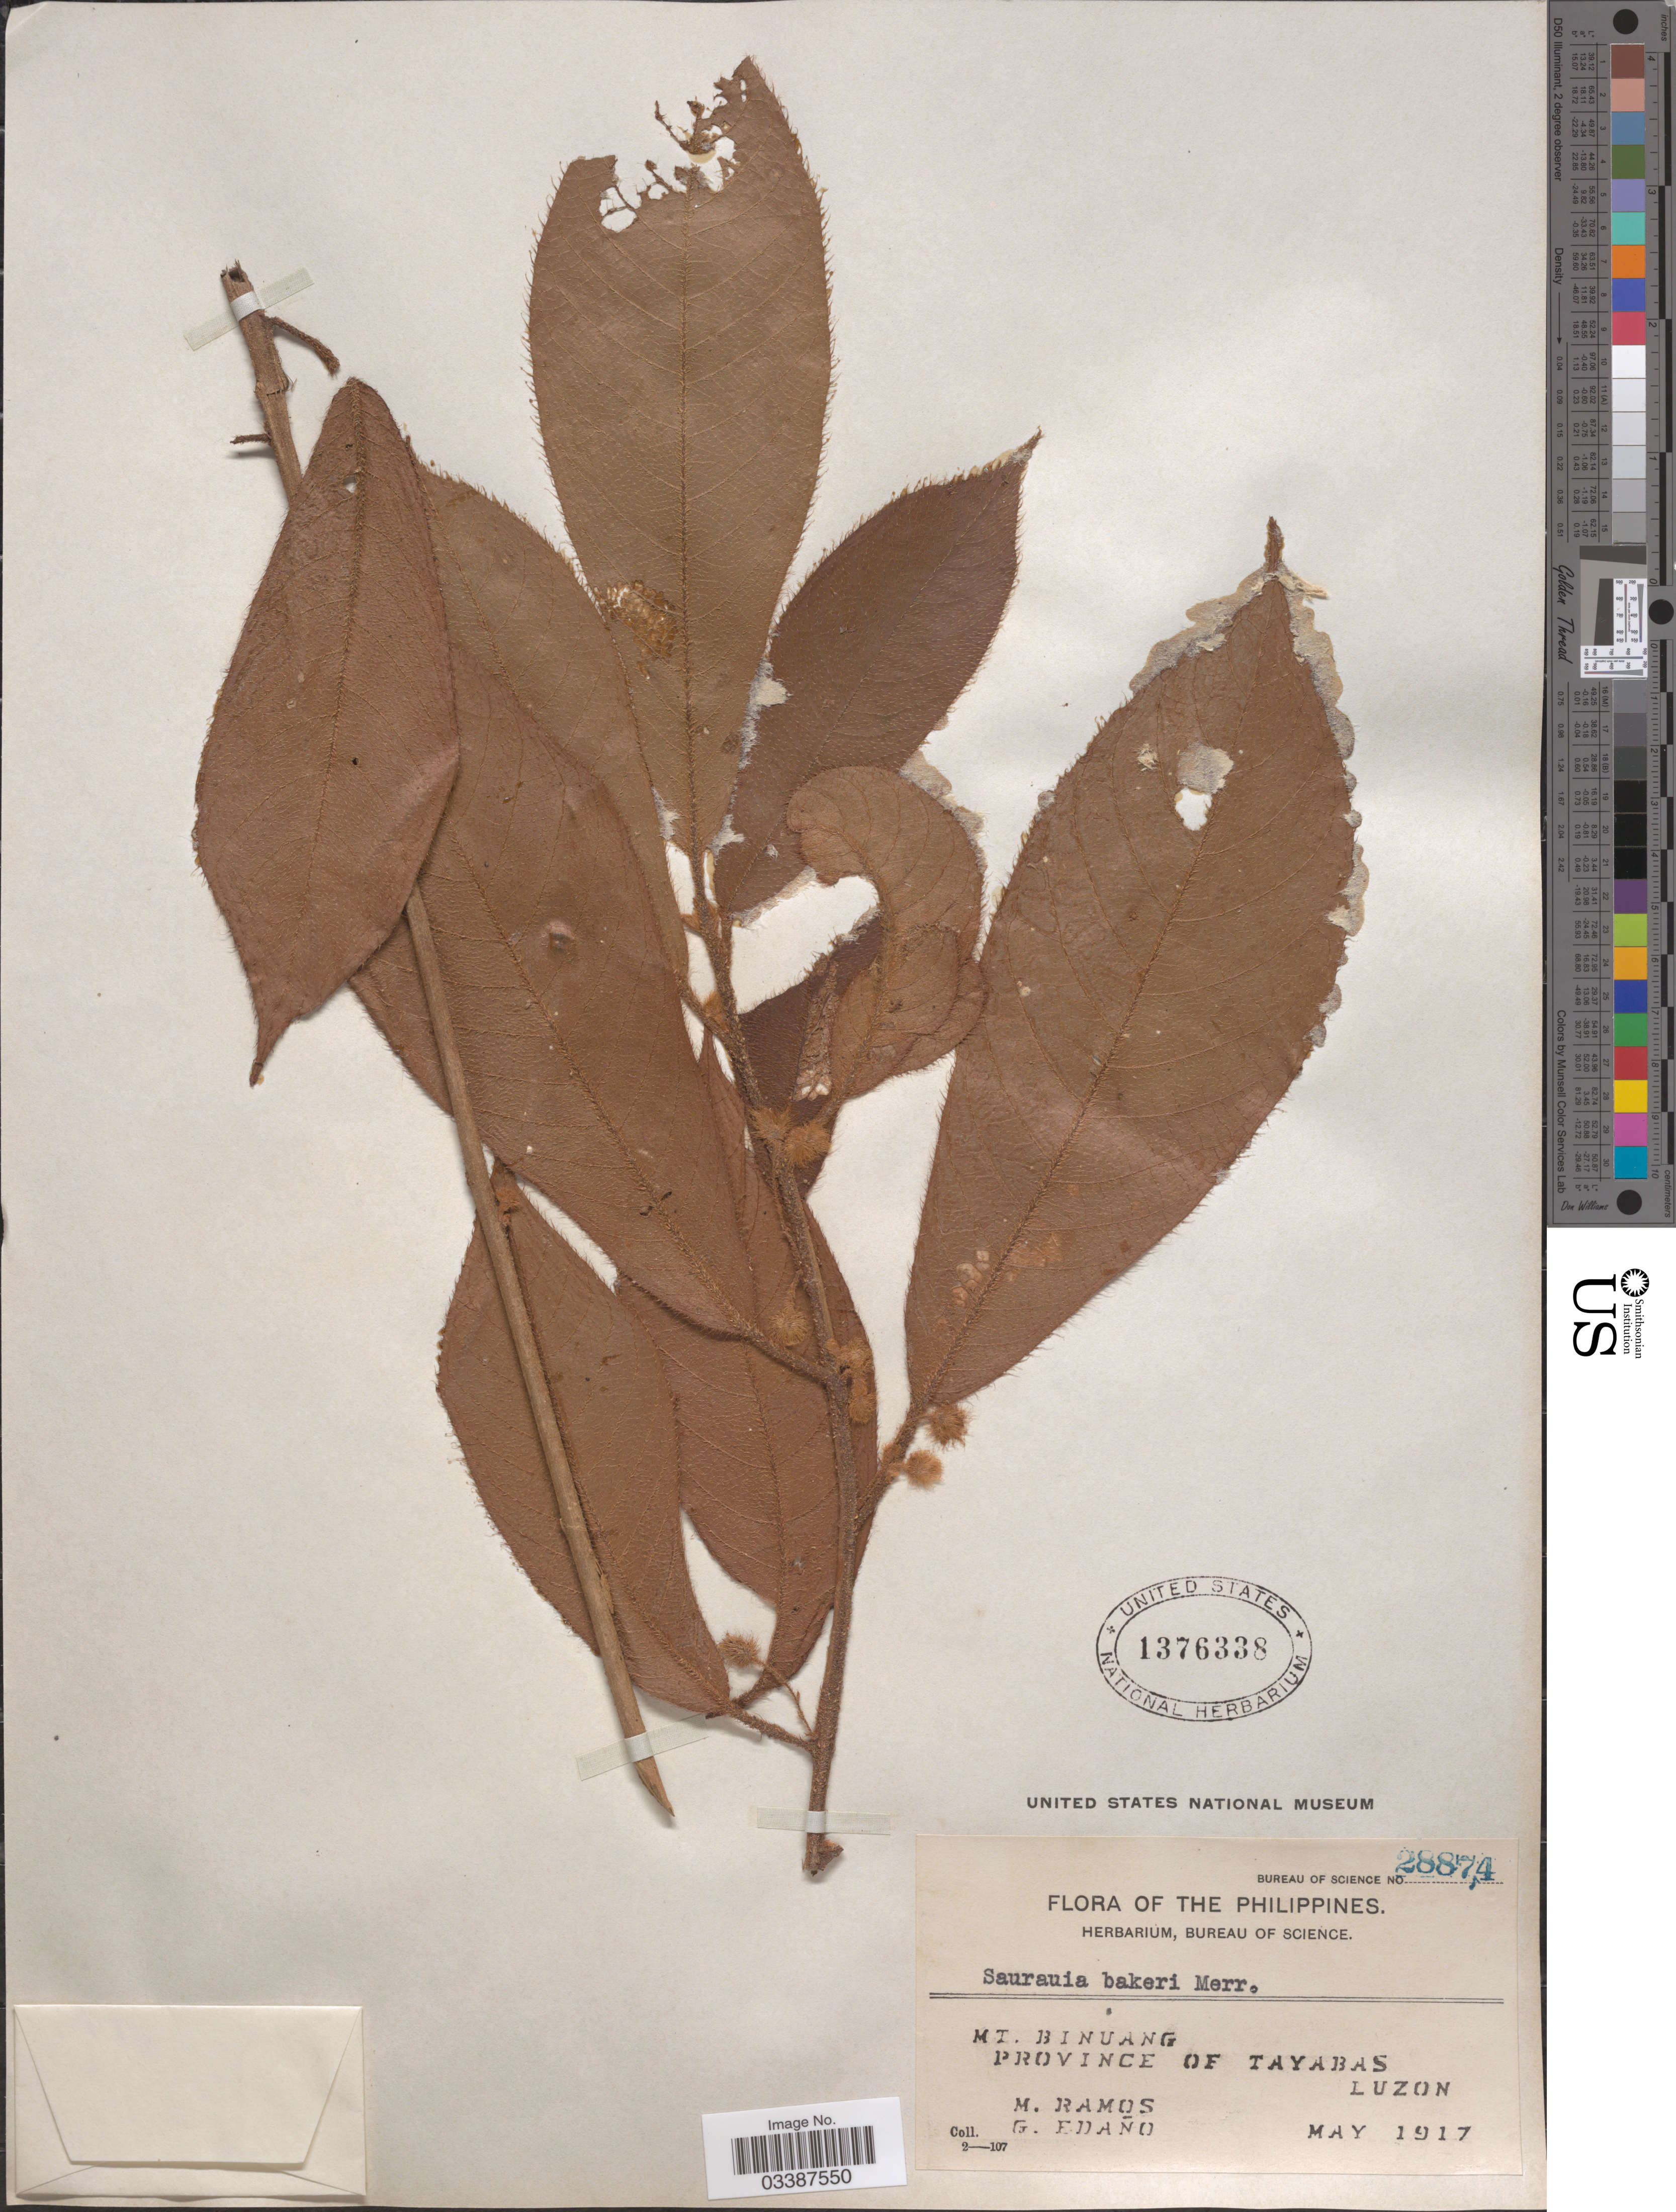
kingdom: Plantae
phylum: Tracheophyta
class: Magnoliopsida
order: Ericales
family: Actinidiaceae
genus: Saurauia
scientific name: Saurauia sp.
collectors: M. Ramos & G. Edaño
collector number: Bureau of Science 28874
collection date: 1917-05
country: Philippines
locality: Mt. Binuang, Province of Tayabas, Luzon.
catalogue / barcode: US 1376338